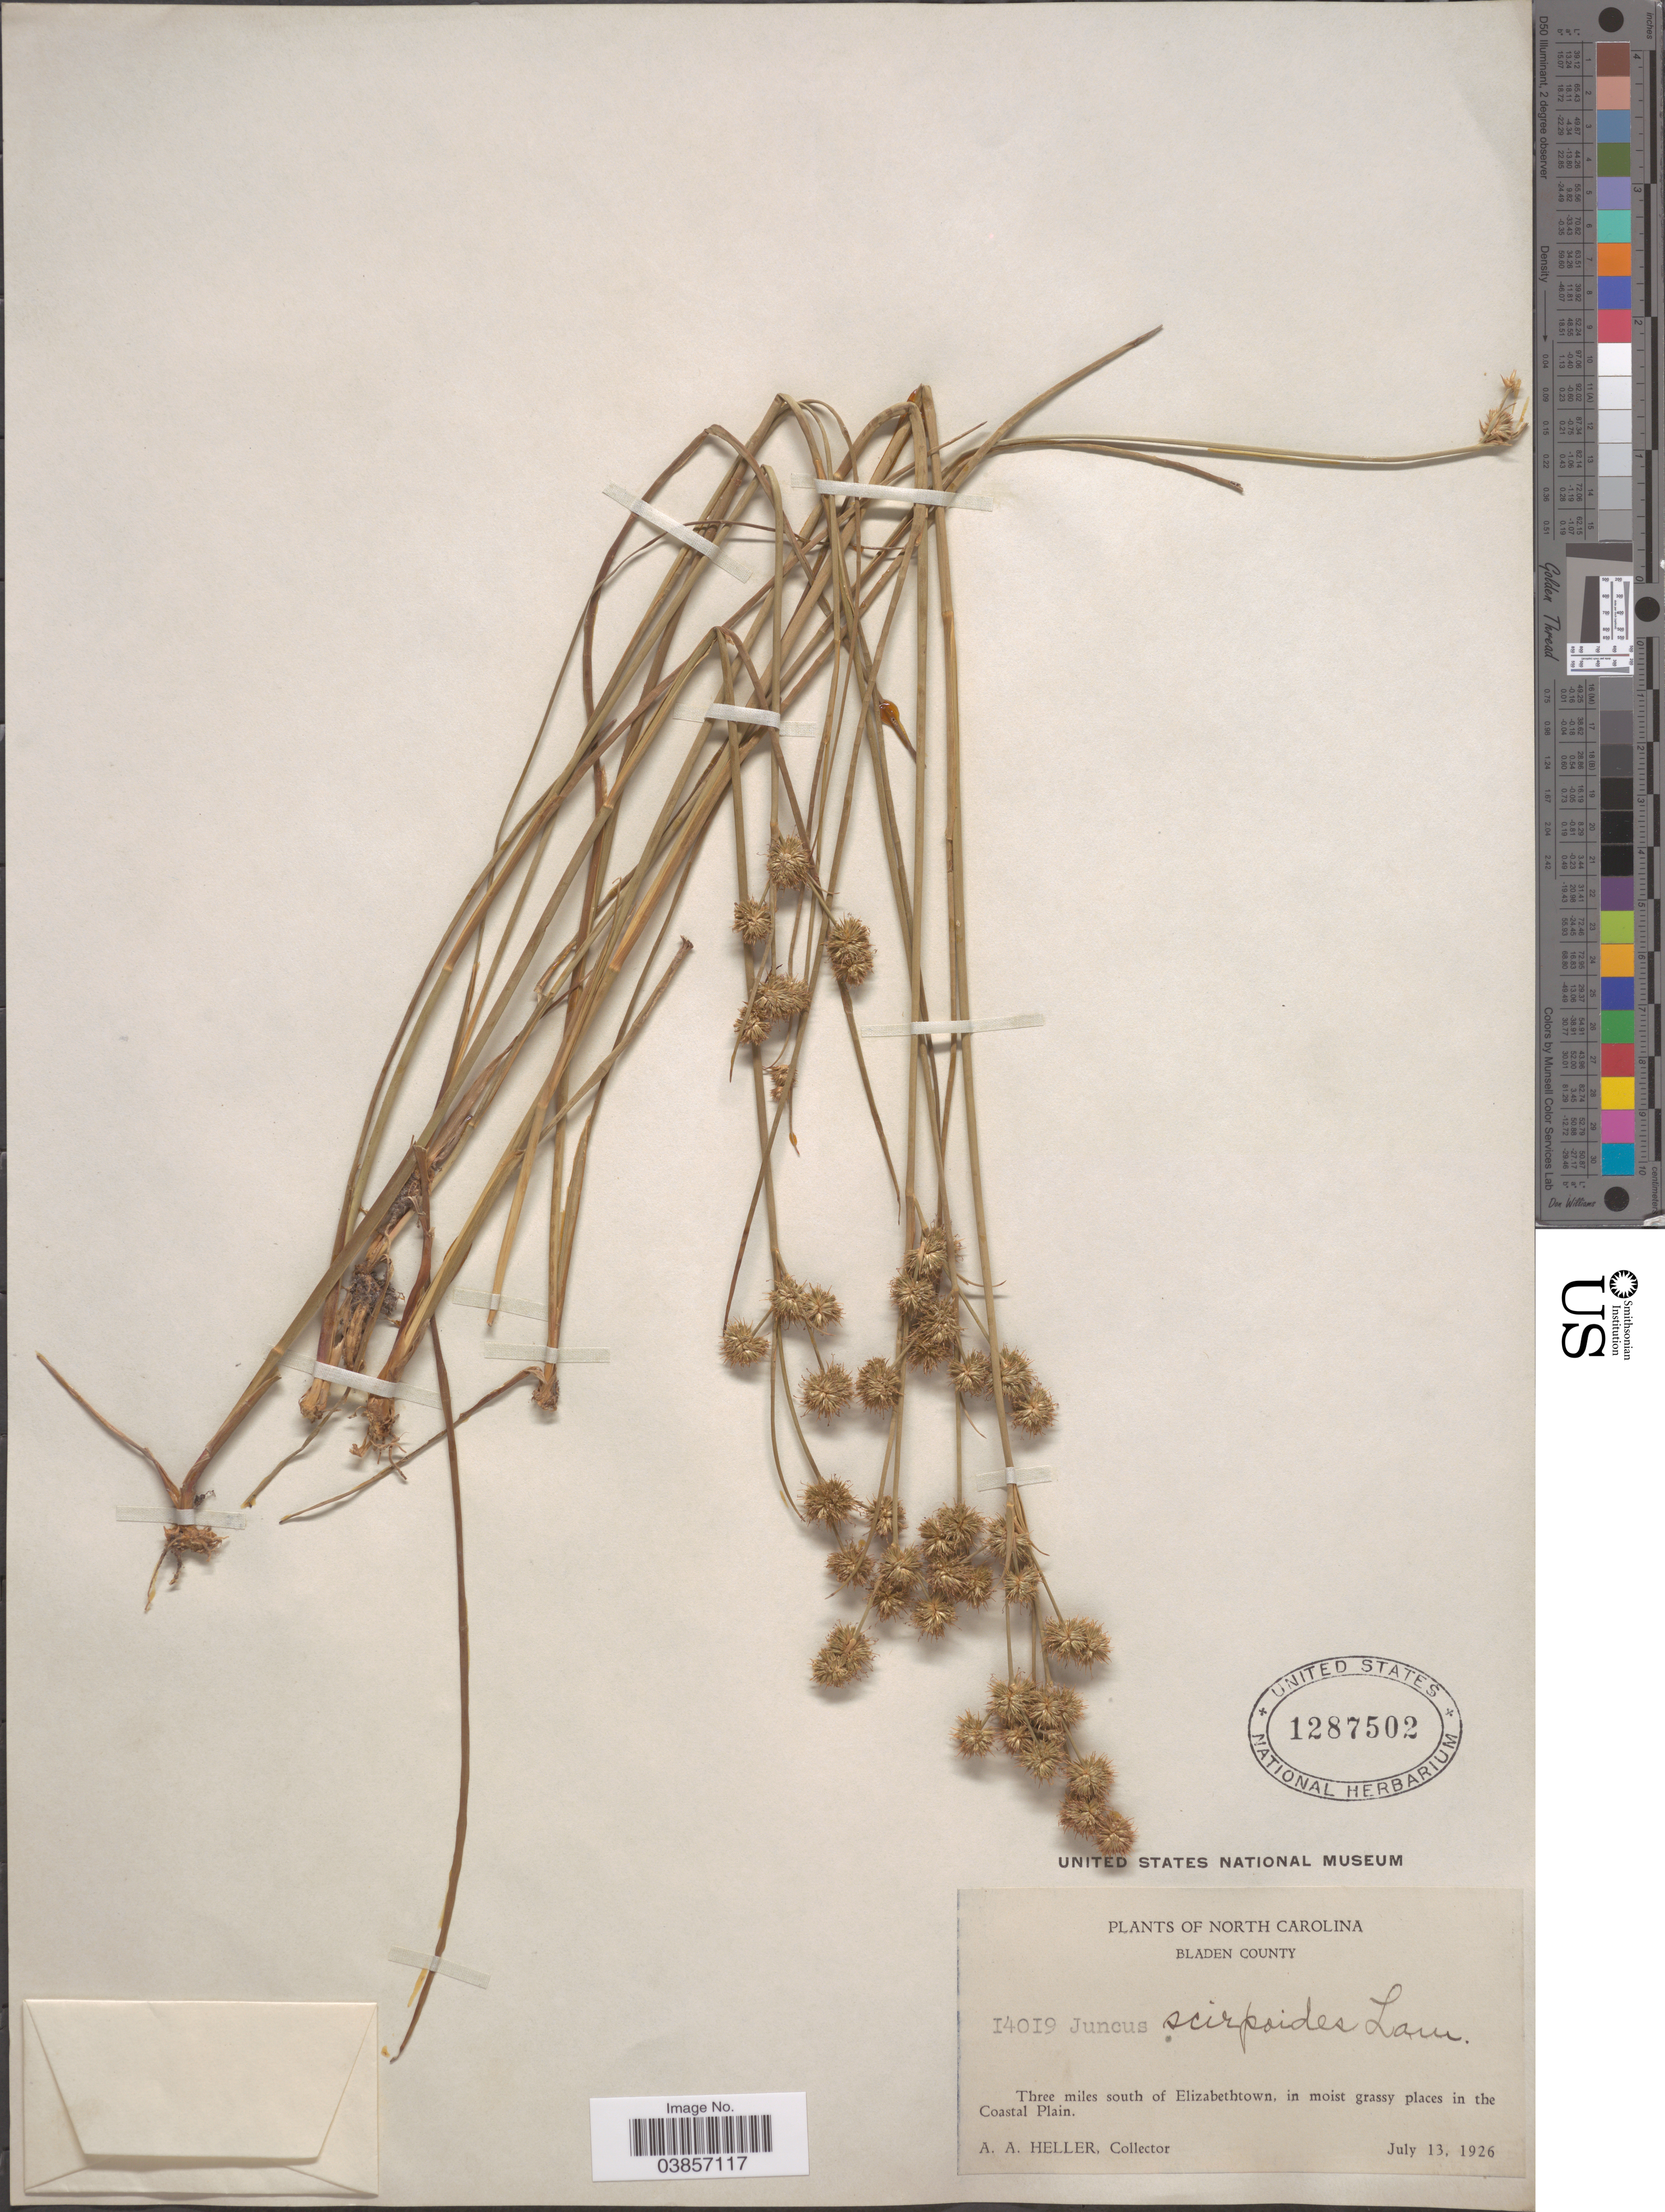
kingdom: Plantae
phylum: Tracheophyta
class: Liliopsida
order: Poales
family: Juncaceae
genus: Juncus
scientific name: Juncus scirpoides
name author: Lam.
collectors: A. A. Heller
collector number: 14019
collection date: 1926-07-13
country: United States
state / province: North Carolina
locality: Bladen County. Three miles south of Elizabethtown, in moist grassy places in the Coastal Plain.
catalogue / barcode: US 1287502